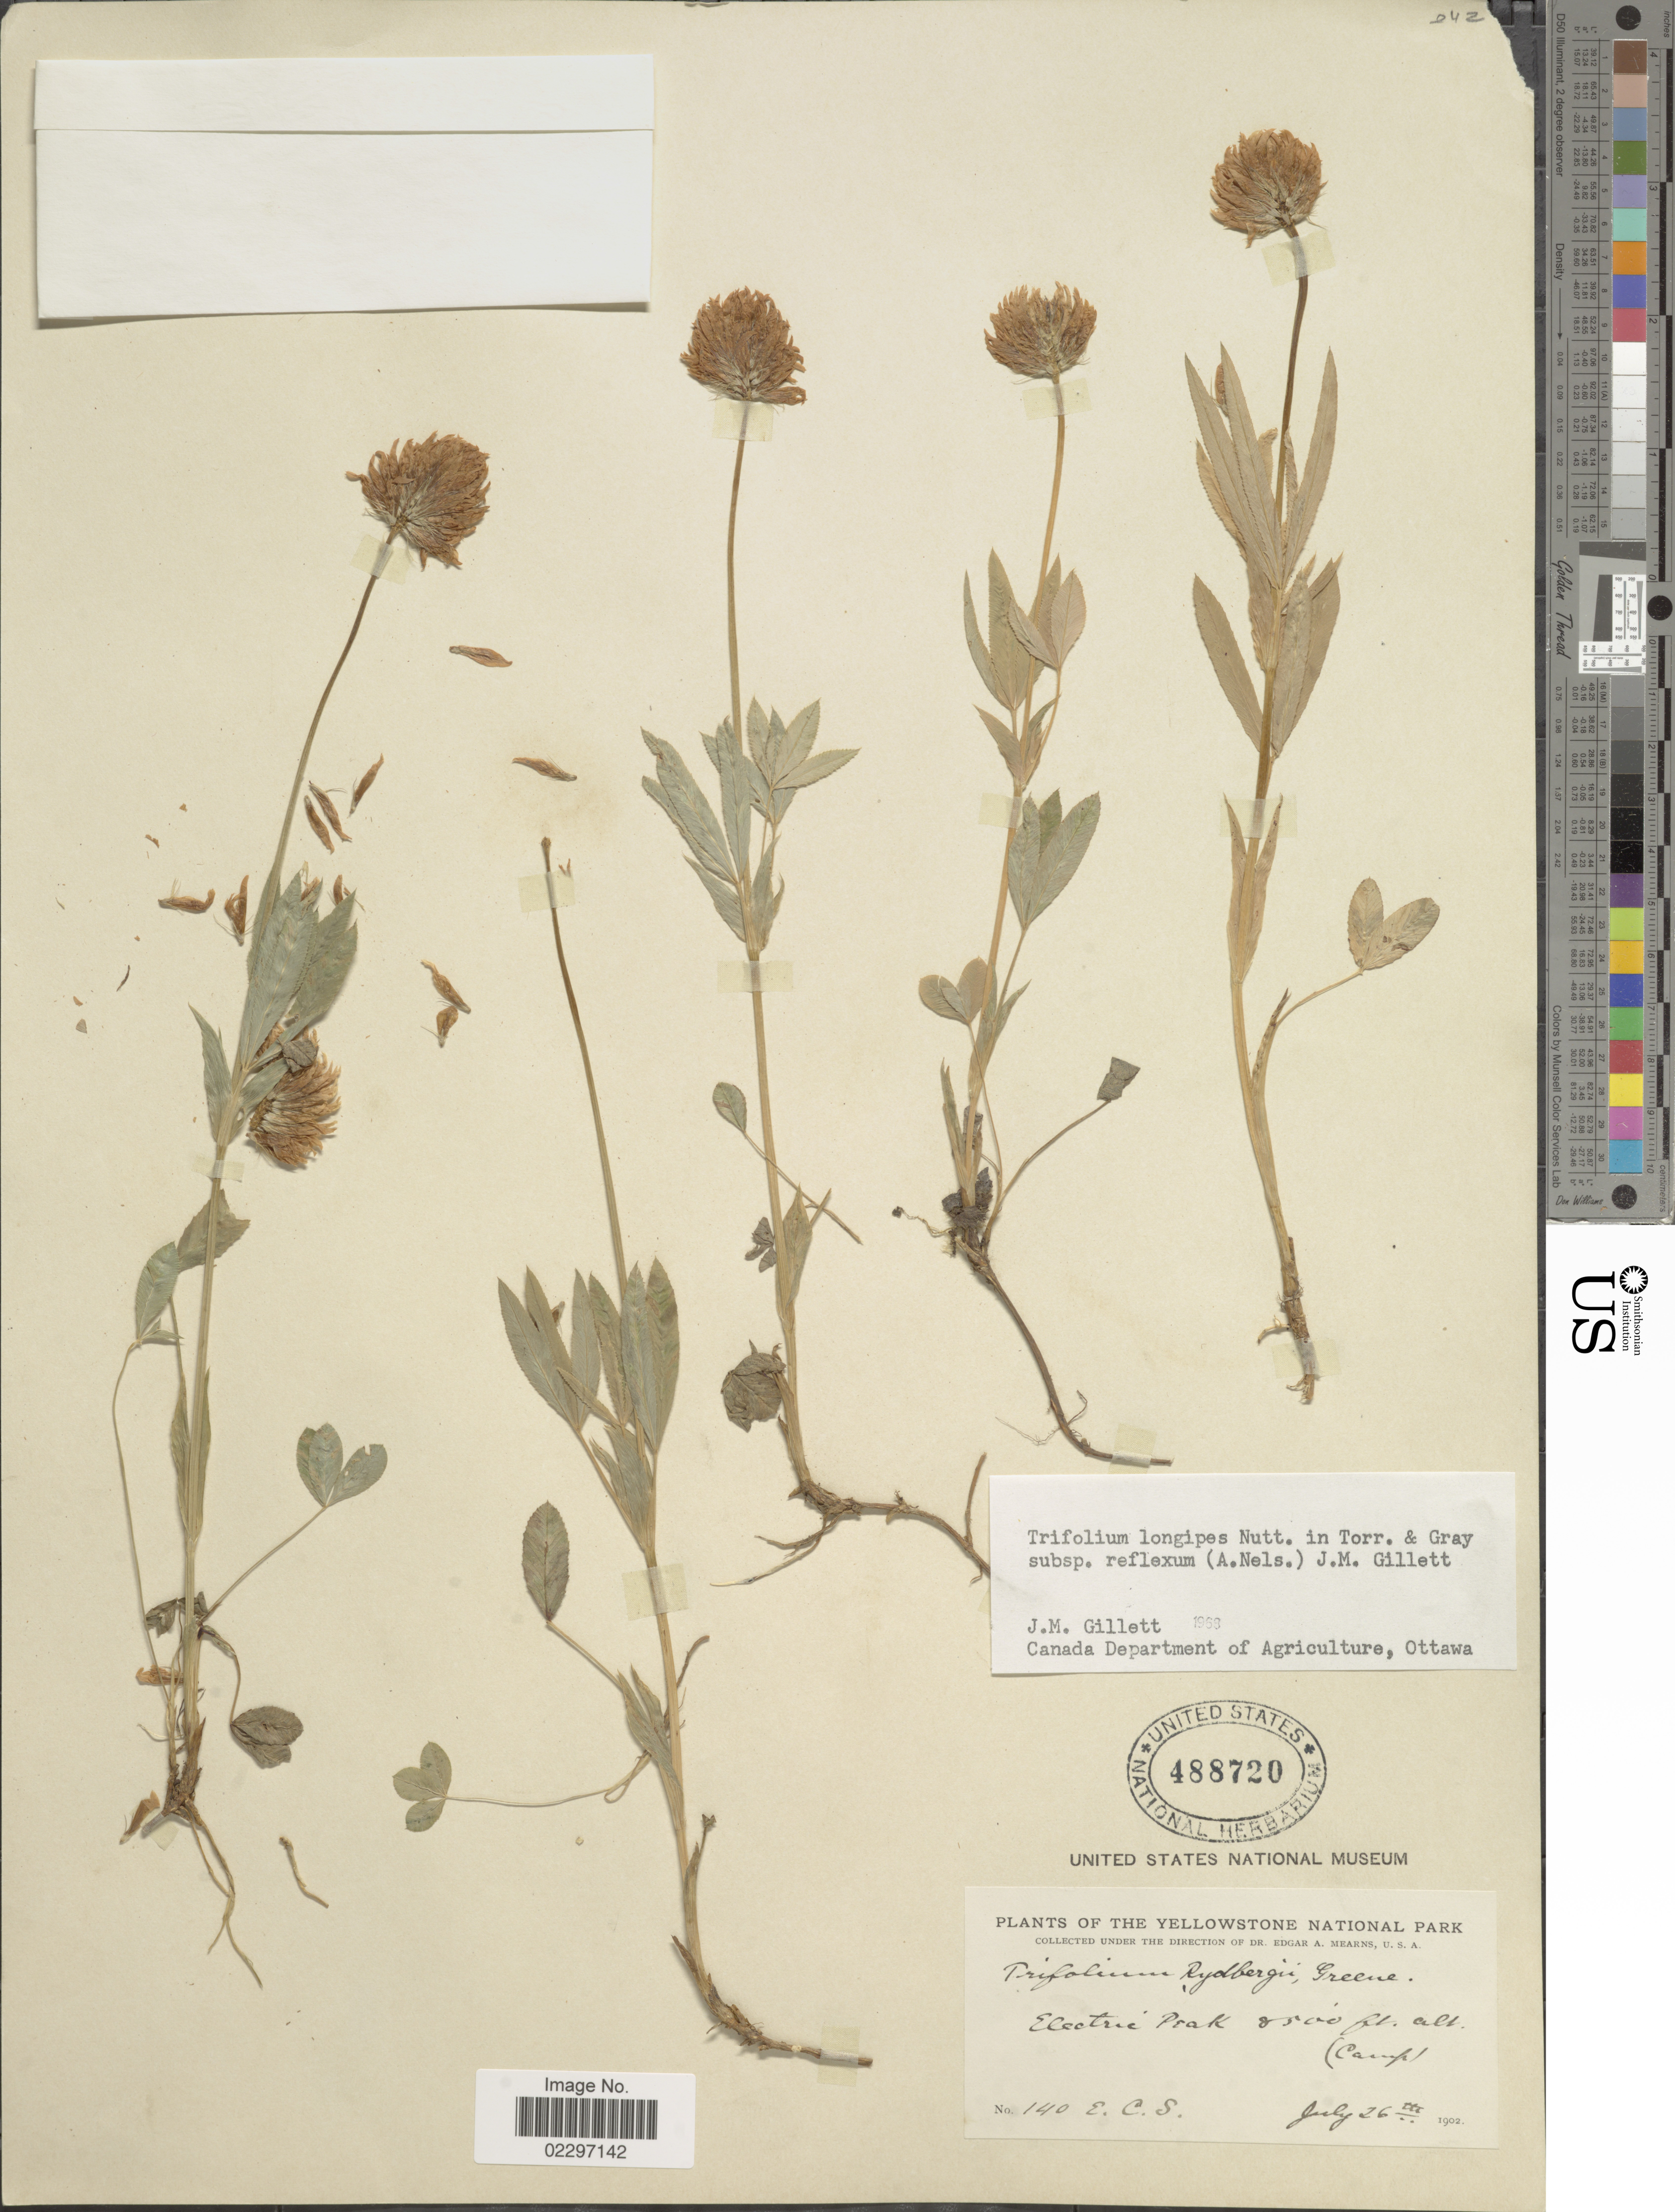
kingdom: Plantae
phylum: Tracheophyta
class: Magnoliopsida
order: Fabales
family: Fabaceae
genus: Trifolium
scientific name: Trifolium longipes subsp. reflexum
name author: (A. Nelson) J.M. Gillet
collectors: E. C. Smith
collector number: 140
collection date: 1902-07-26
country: United States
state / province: Montana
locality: Yellowstone National Park. Electric Peak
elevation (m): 2591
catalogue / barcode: US 488720